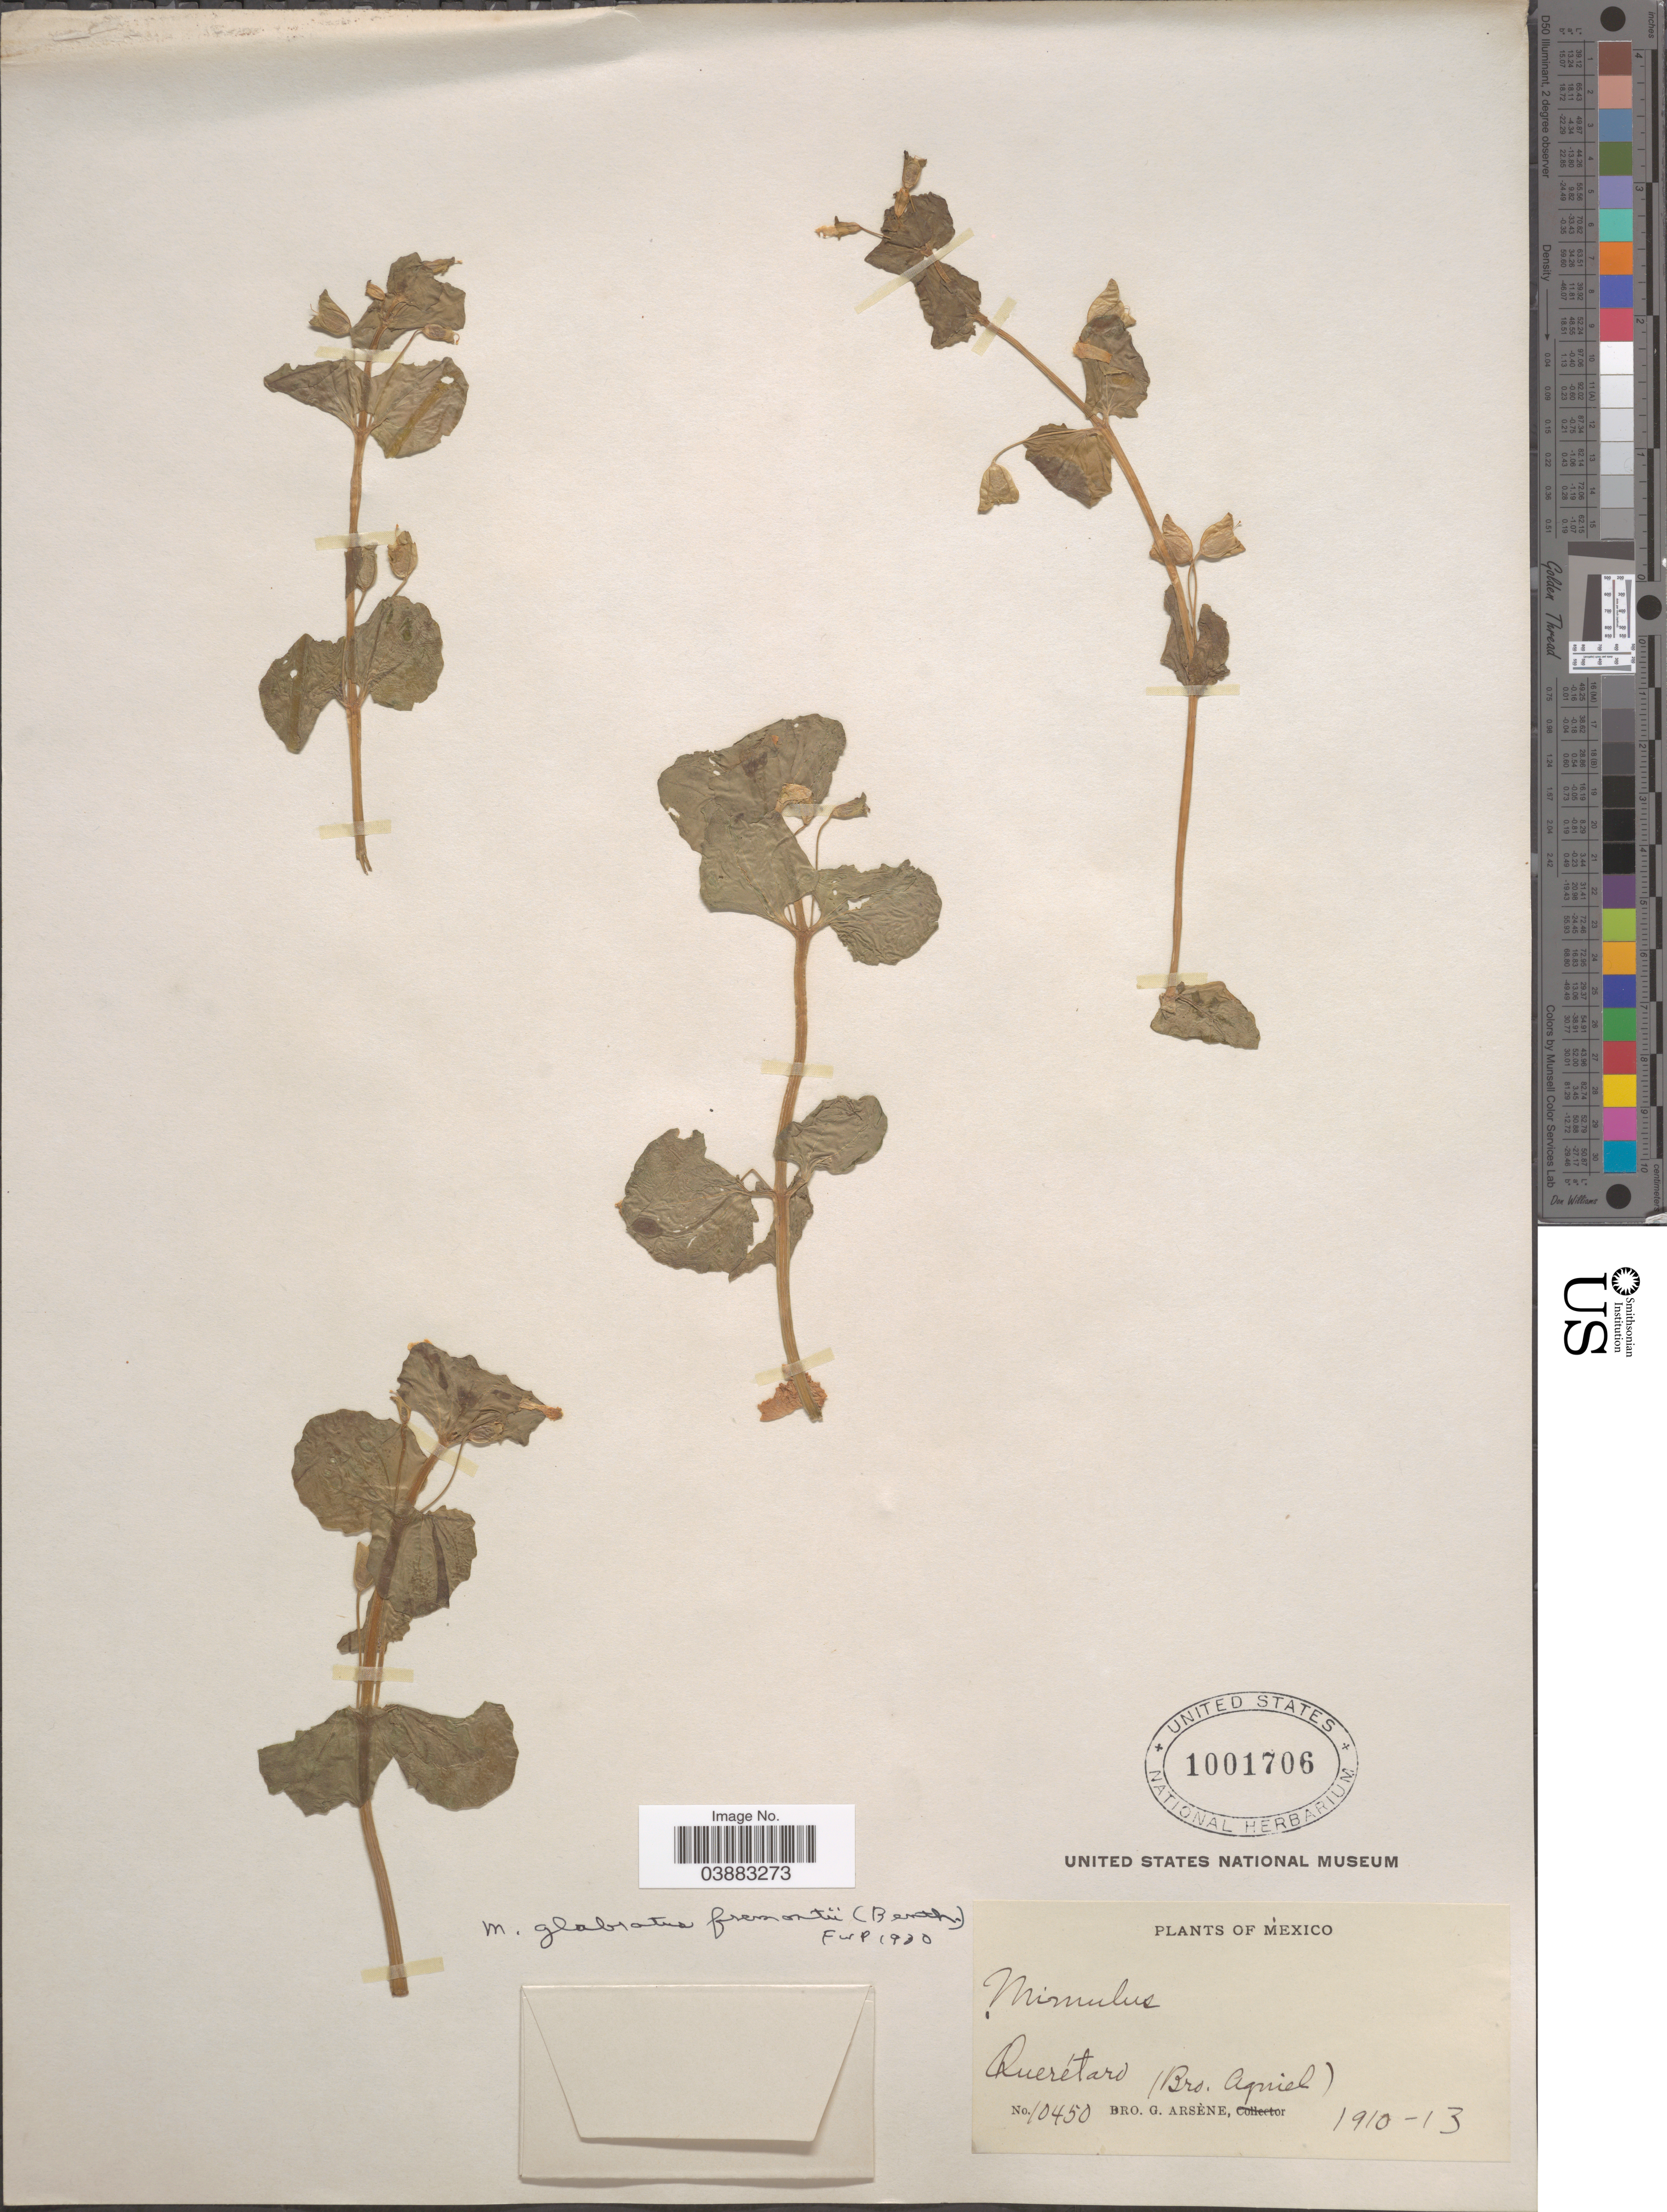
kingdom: Plantae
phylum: Tracheophyta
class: Magnoliopsida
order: Lamiales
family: Phrymaceae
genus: Mimulus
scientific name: Mimulus glabratus var. fremontii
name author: Kunth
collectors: Bro. G. Arsène & Bro. Aguiel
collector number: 10450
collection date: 1910/1913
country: Mexico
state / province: Querétaro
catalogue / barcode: US 1001706